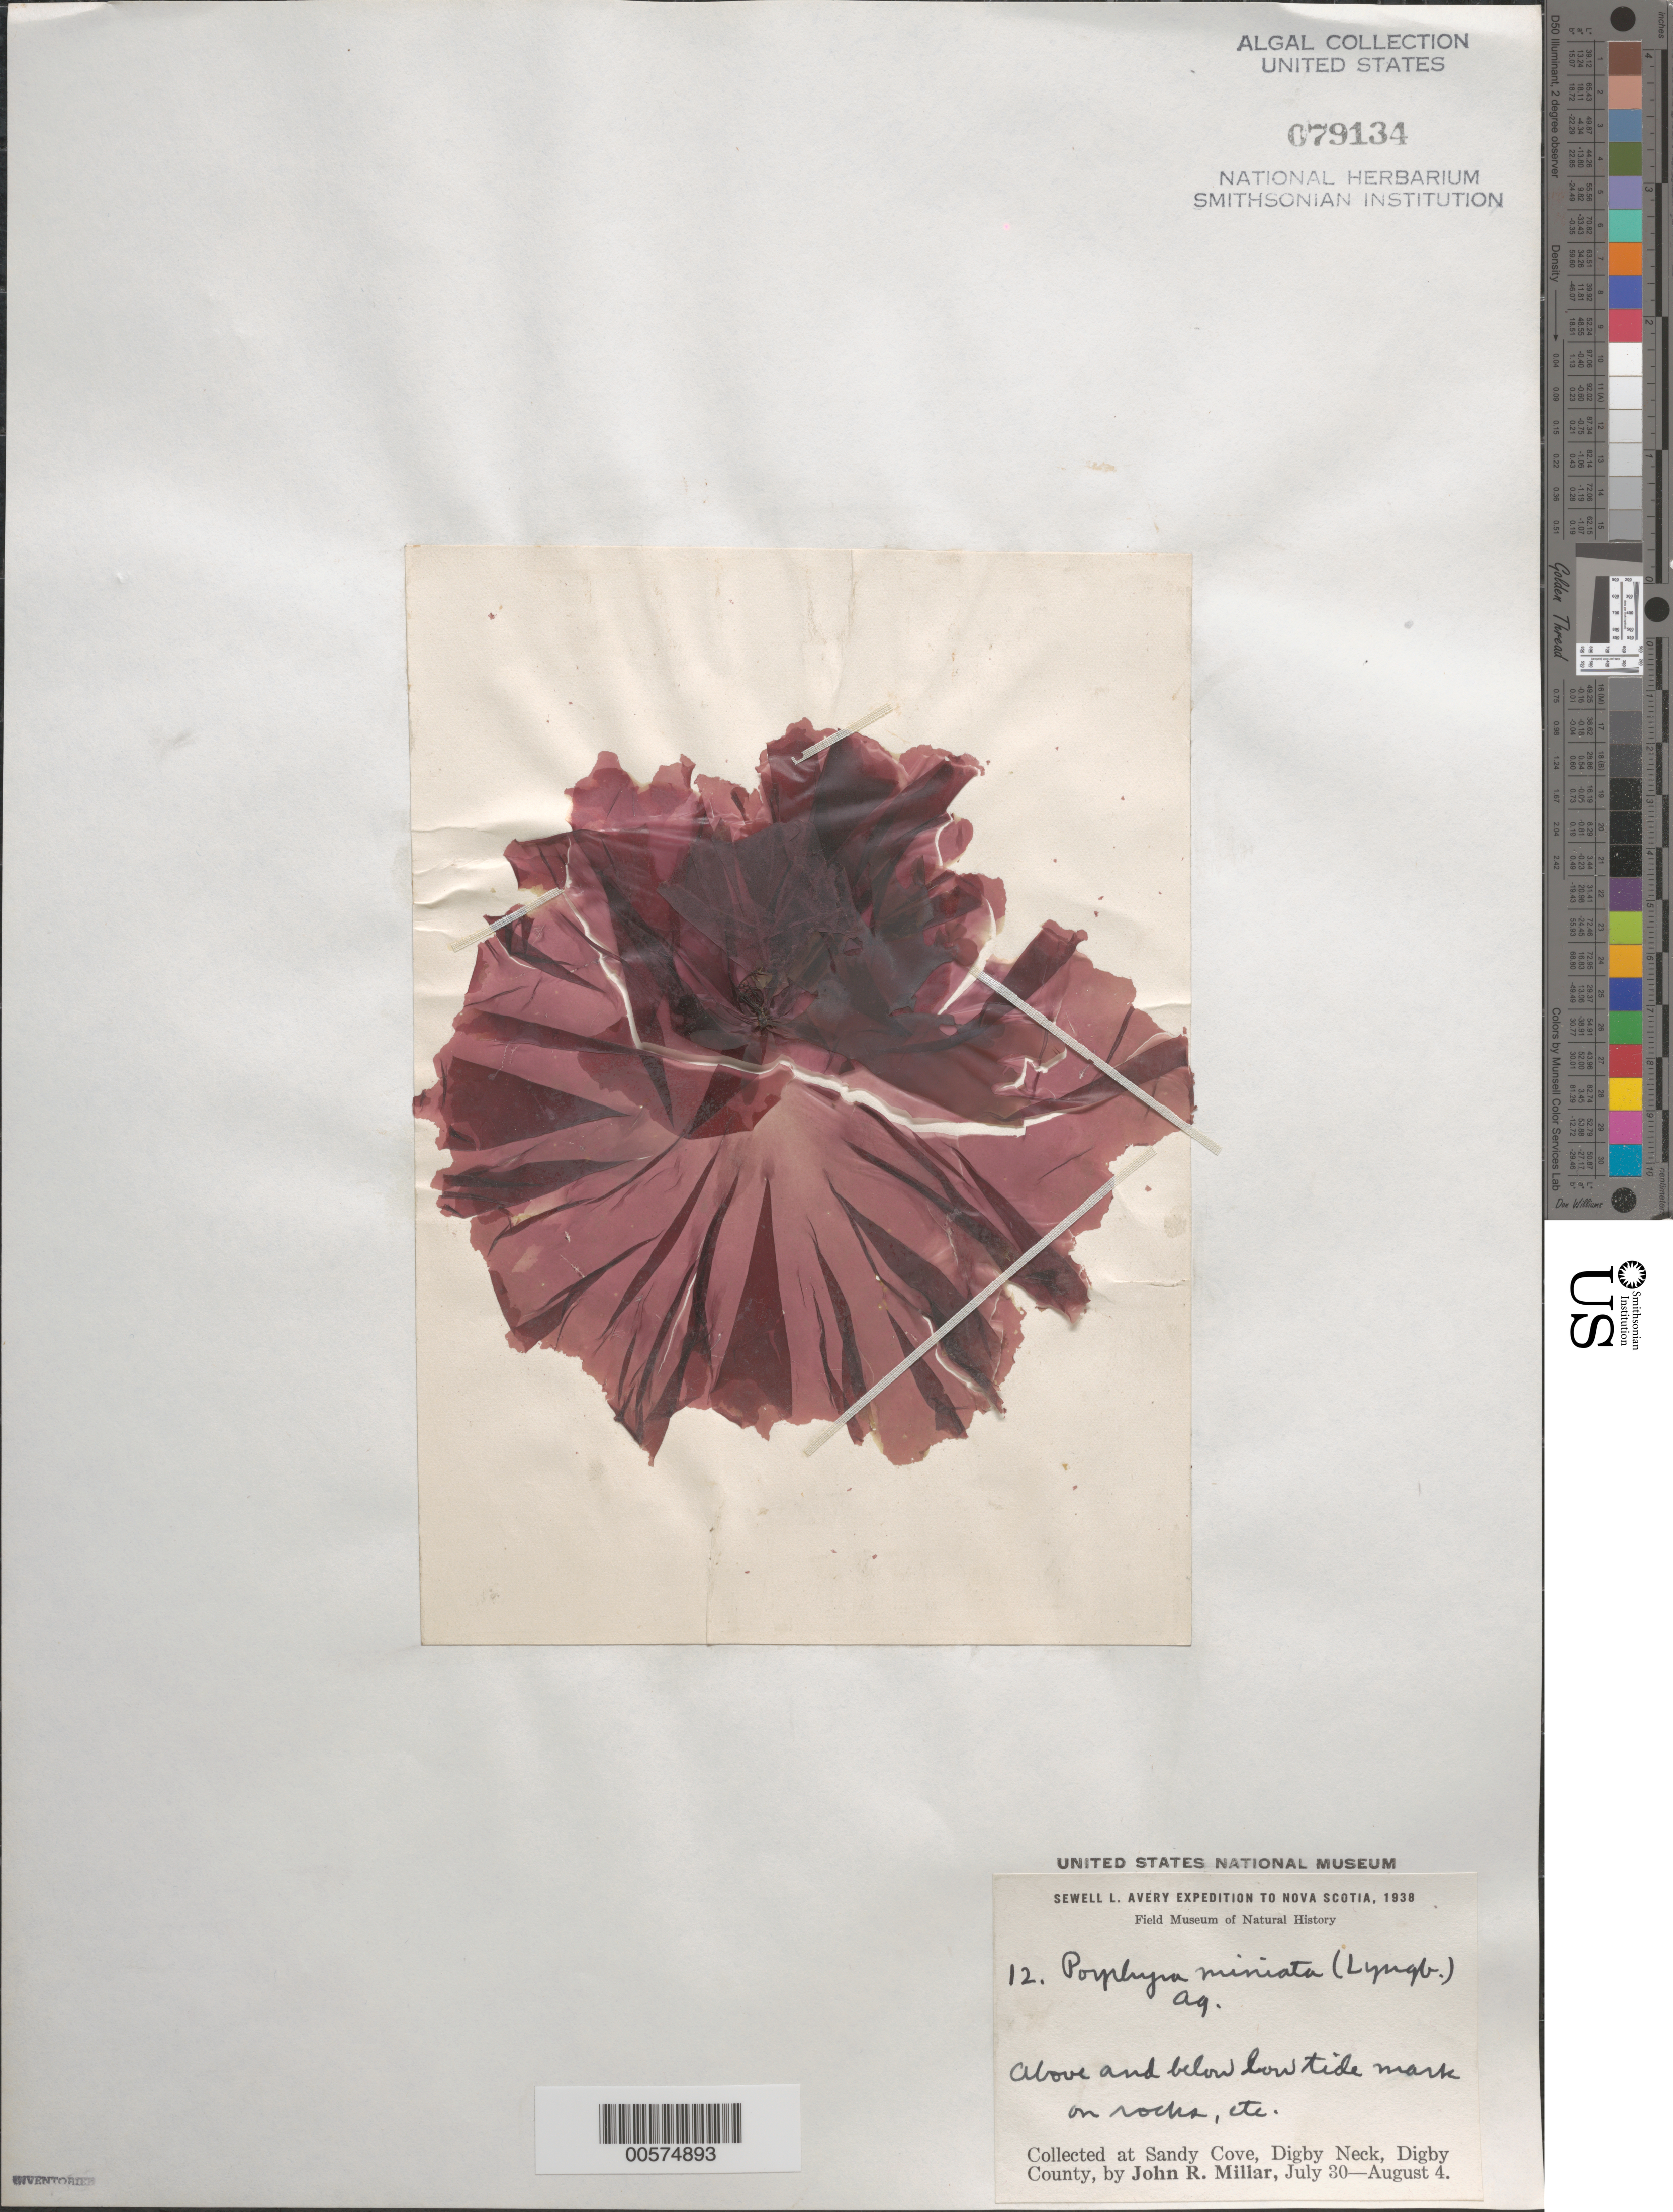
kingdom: Plantae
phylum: Rhodophyta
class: Bangiophyceae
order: Bangiales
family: Bangiaceae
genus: Wildemania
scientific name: Wildemania miniata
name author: (C. Agardh) Foslie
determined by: Algae name updating Project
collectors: J. Millar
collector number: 12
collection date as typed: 30 Jul 1938 to 04 Aug 1938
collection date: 1938-07-30/1938-08-04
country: Canada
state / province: Nova Scotia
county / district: Digby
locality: Sandy Cove, Digby Neck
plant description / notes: Sewell L. Avery Expedition to Nova Scotia, 1938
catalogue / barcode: US 79134